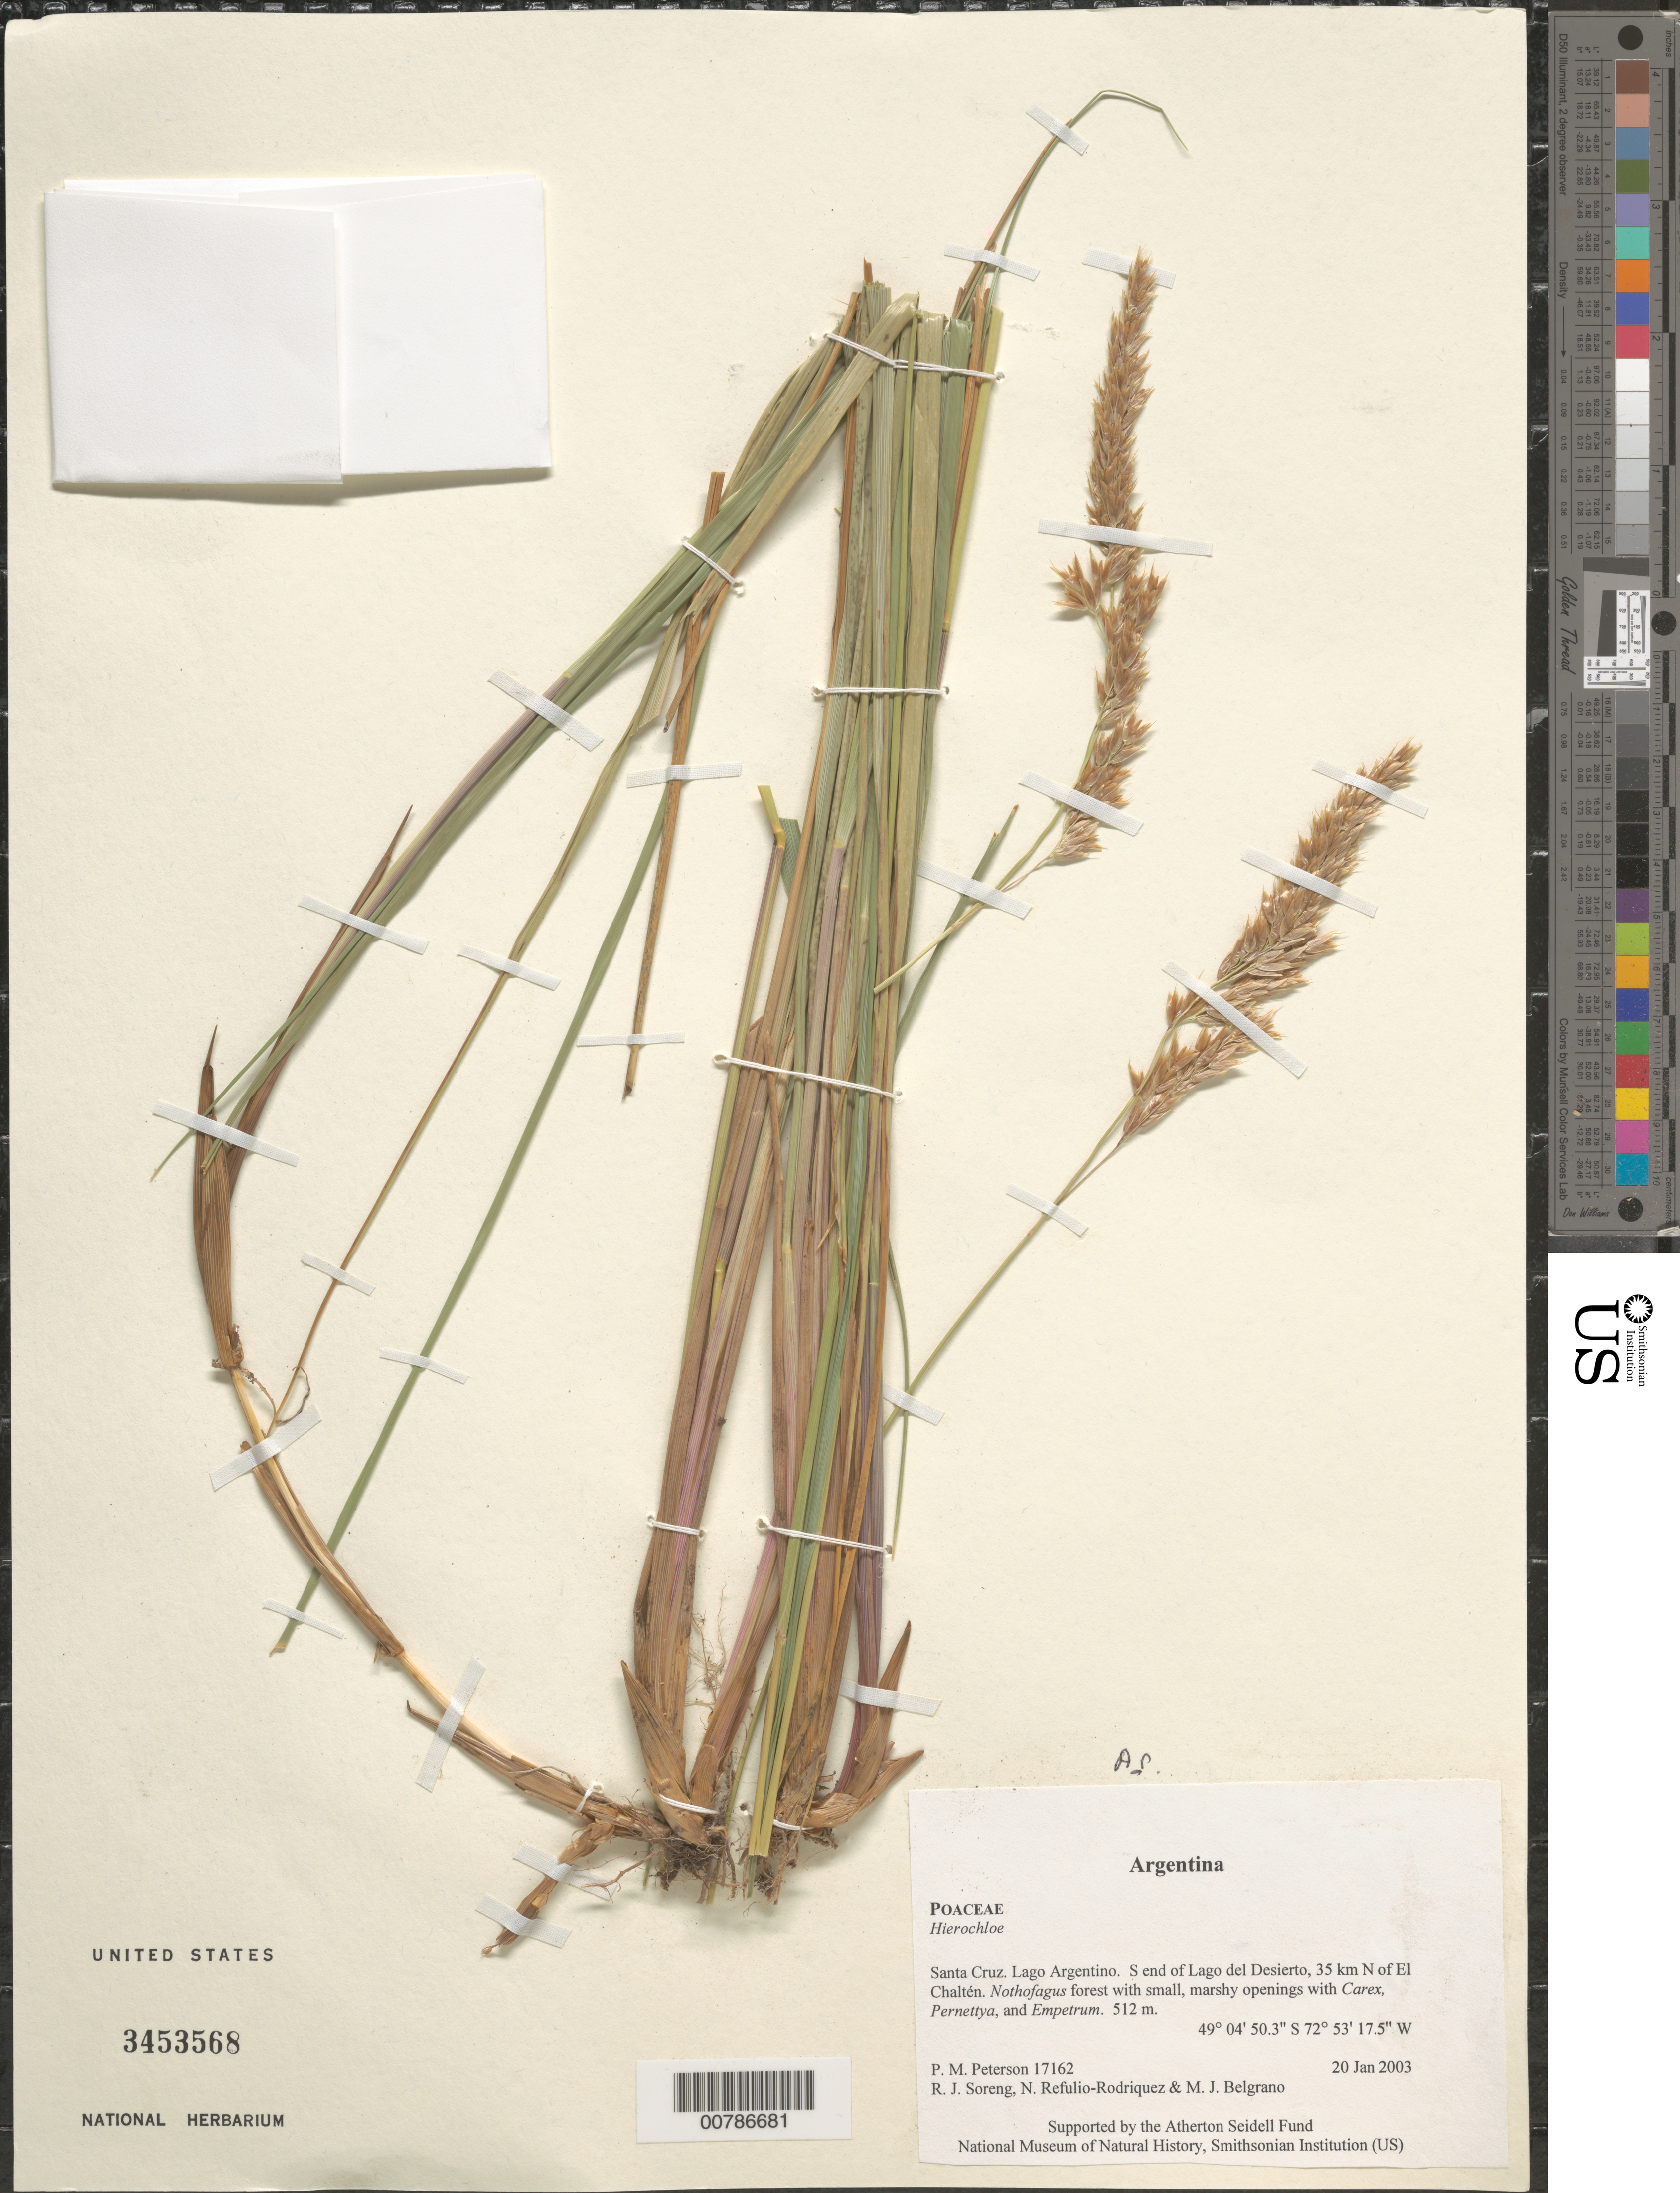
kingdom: Plantae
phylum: Tracheophyta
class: Liliopsida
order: Poales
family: Poaceae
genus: Anthoxanthum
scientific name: Anthoxanthum redolens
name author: (Vahl) P. Royen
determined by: Soreng, Robert J., Research Associate (BOT), Smithsonian Institution - National Museum of Natural History (UNITED STATES)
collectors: P. M. Peterson, R. J. Soreng, N. Refulio-Rodríguez & M. Belgrano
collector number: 17162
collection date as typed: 20 Jan 2003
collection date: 2003-01-20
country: Argentina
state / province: Santa Cruz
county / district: Lago Argentino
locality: S end of Lago del Desierto, 35 km N of El Chaltén. Nothofagus forest with small, marshy openings with Carex, Pernettya, and Empetrum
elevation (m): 512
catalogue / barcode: US 3453568